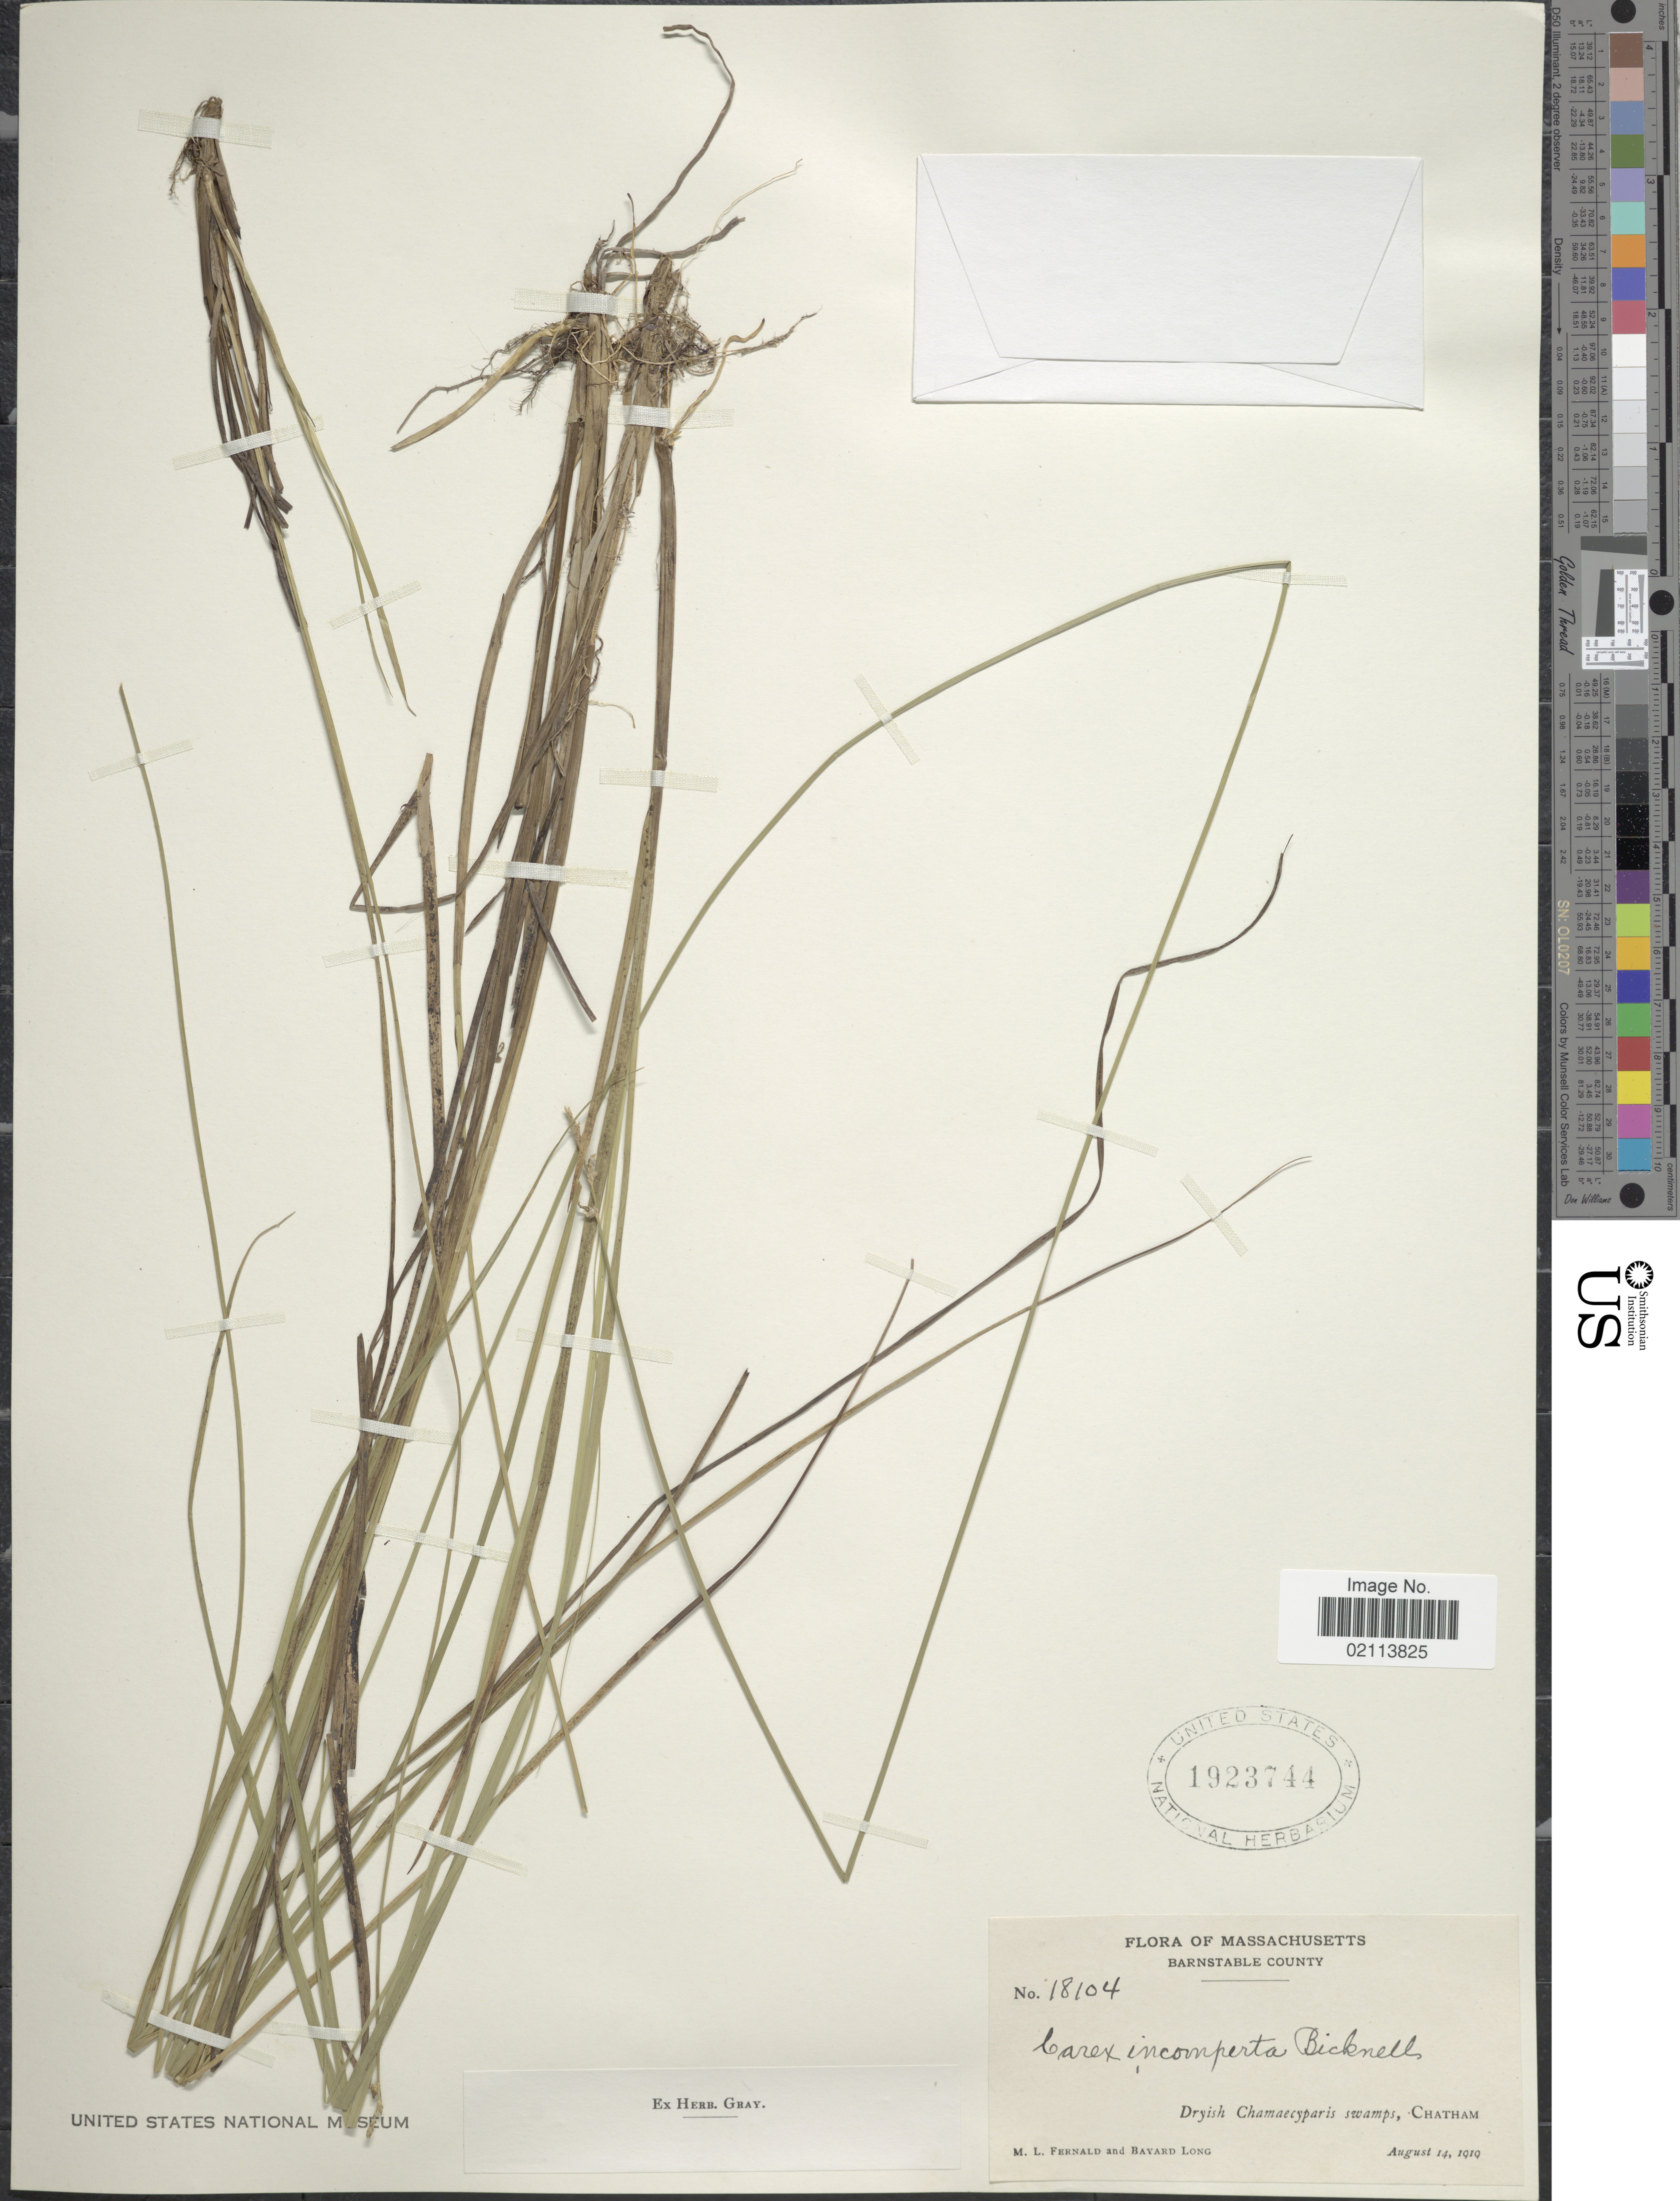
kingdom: Plantae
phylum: Tracheophyta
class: Liliopsida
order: Poales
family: Cyperaceae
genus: Carex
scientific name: Carex atlantica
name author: L.H. Bailey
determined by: Strong, Mark T., (BOT), Smithsonian Institution - National Museum of Natural History (UNITED STATES)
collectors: M. L. Fernald & B. Long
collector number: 18104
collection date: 1919-08-14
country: United States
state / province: Massachusetts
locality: Barnstable County, Chatham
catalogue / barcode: US 1923744